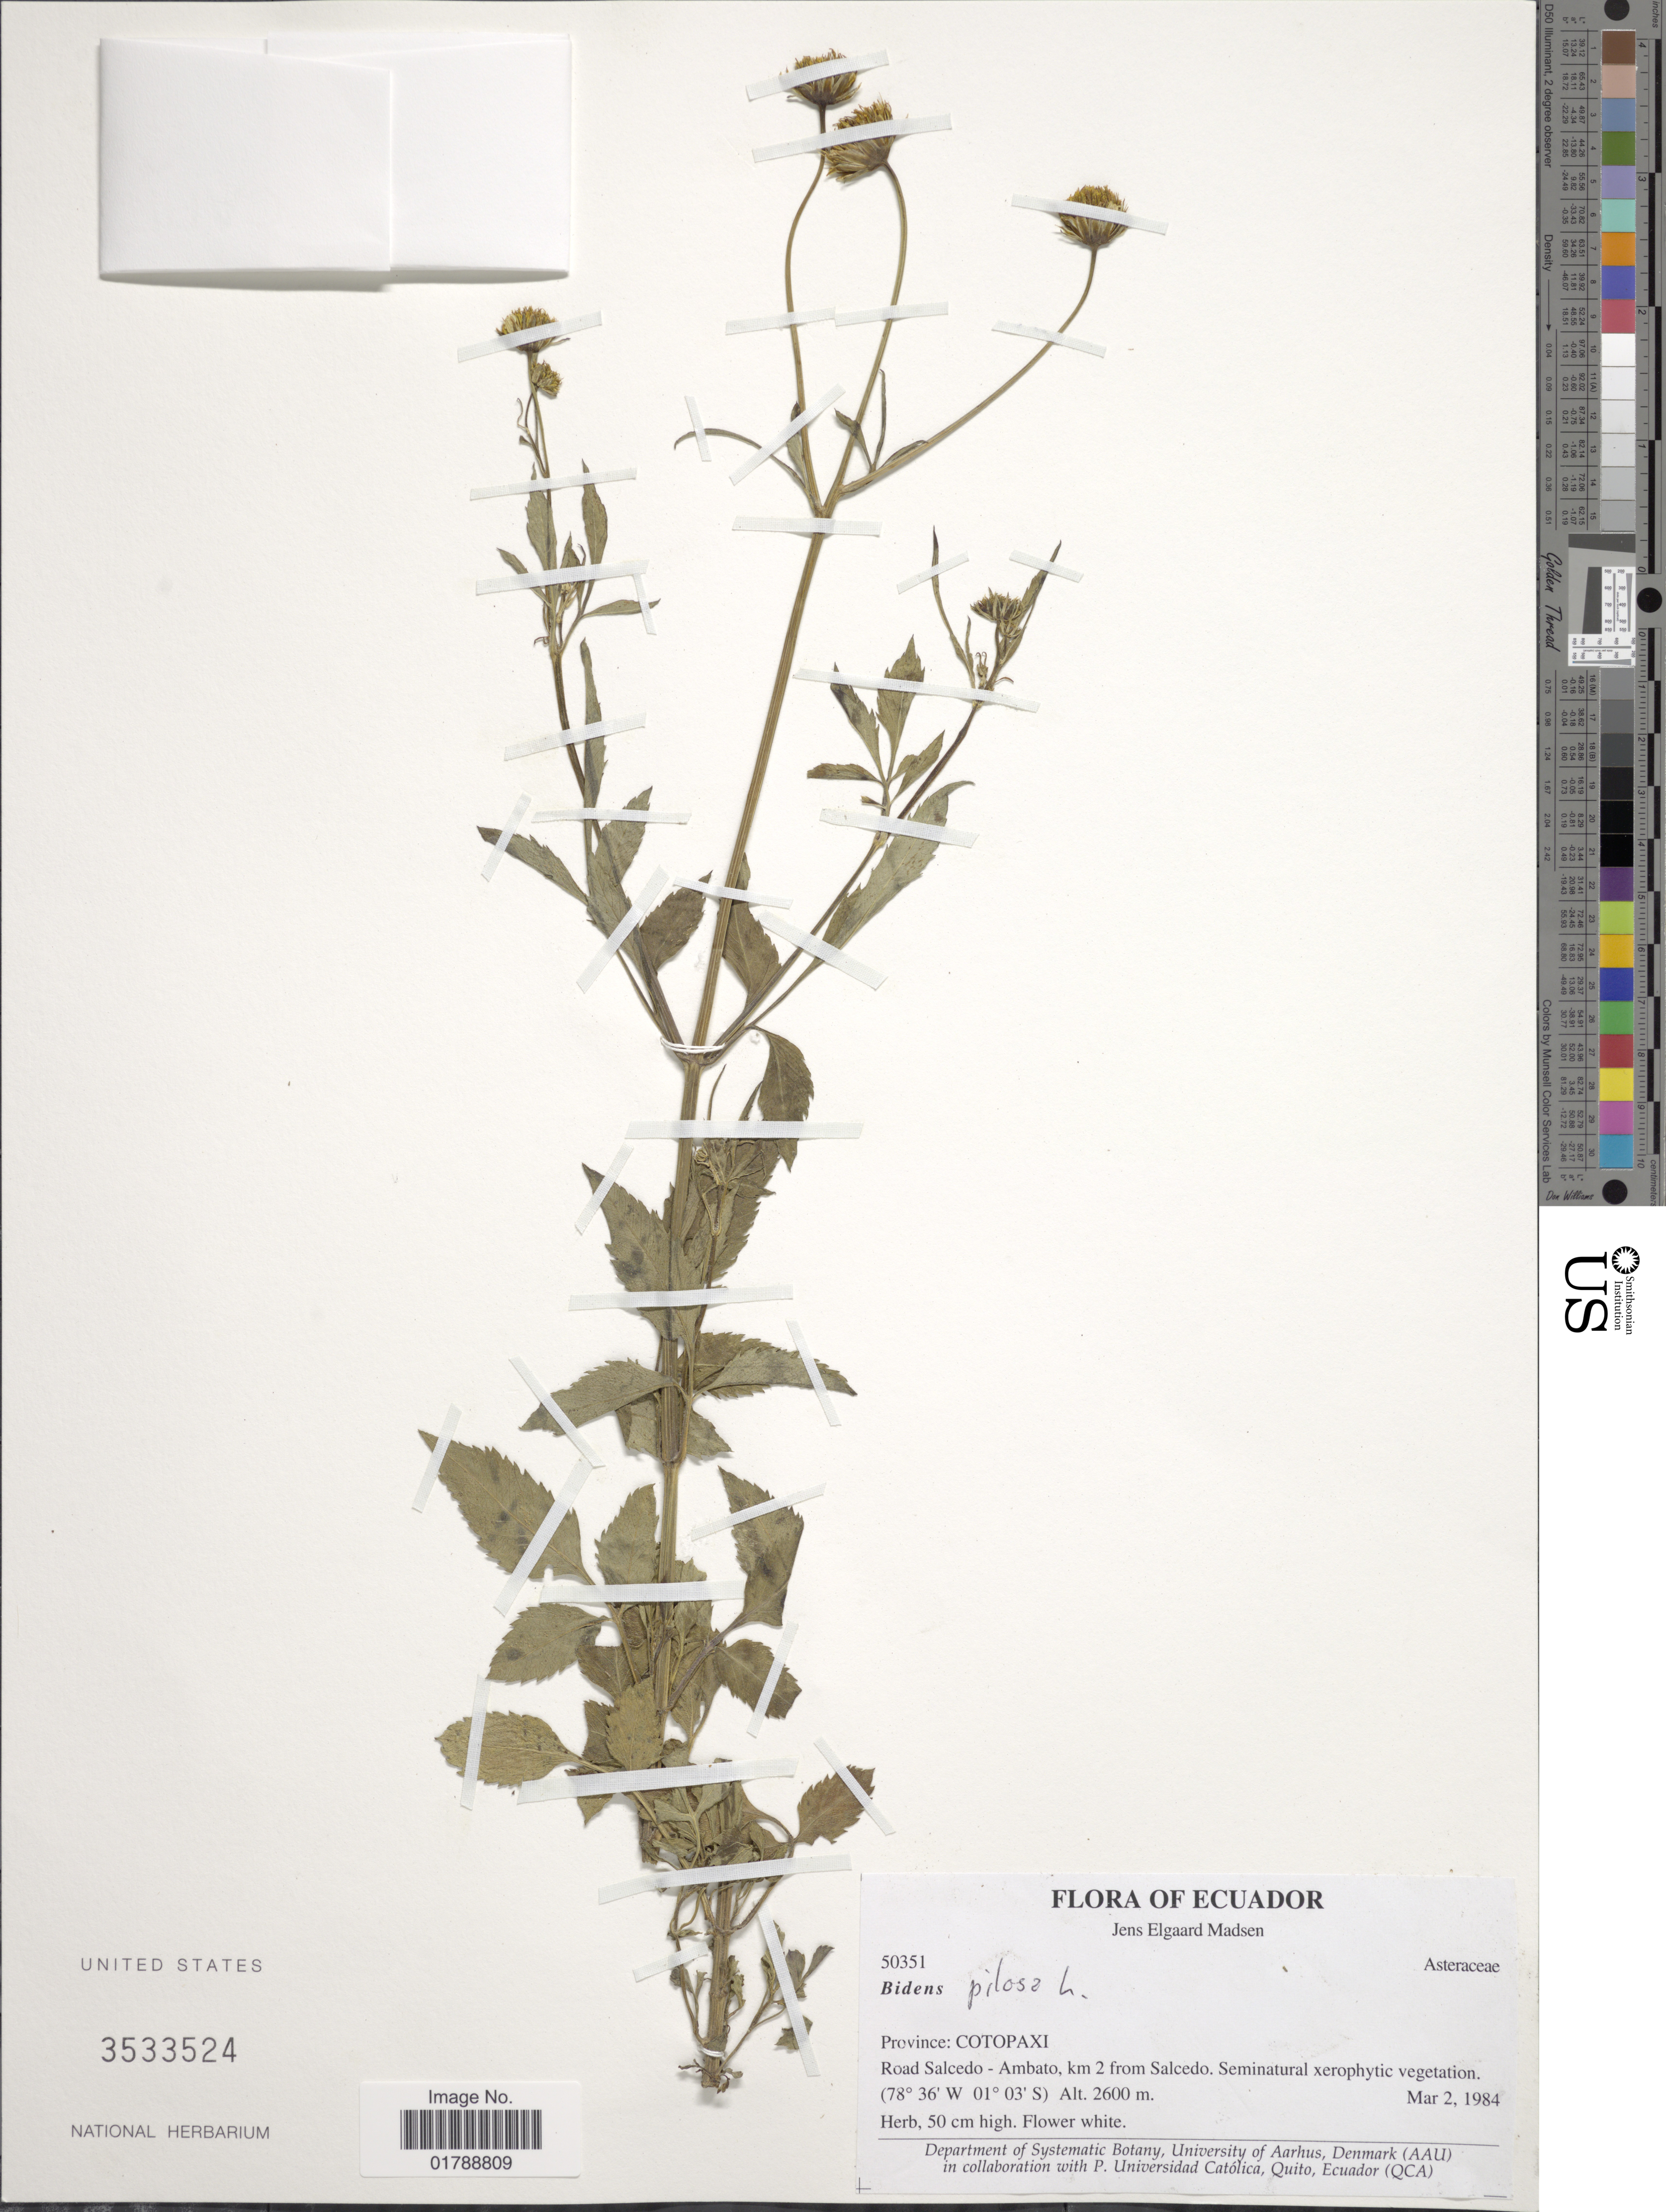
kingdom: Plantae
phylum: Tracheophyta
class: Magnoliopsida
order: Asterales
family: Asteraceae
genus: Bidens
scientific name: Bidens pilosa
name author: L.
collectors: J. E. Madsen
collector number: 50351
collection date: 1984-03-02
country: Ecuador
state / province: Cotopaxi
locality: Road Salcedo - Ambato, km 2 from Salcedo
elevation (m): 2600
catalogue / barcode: US 3533524